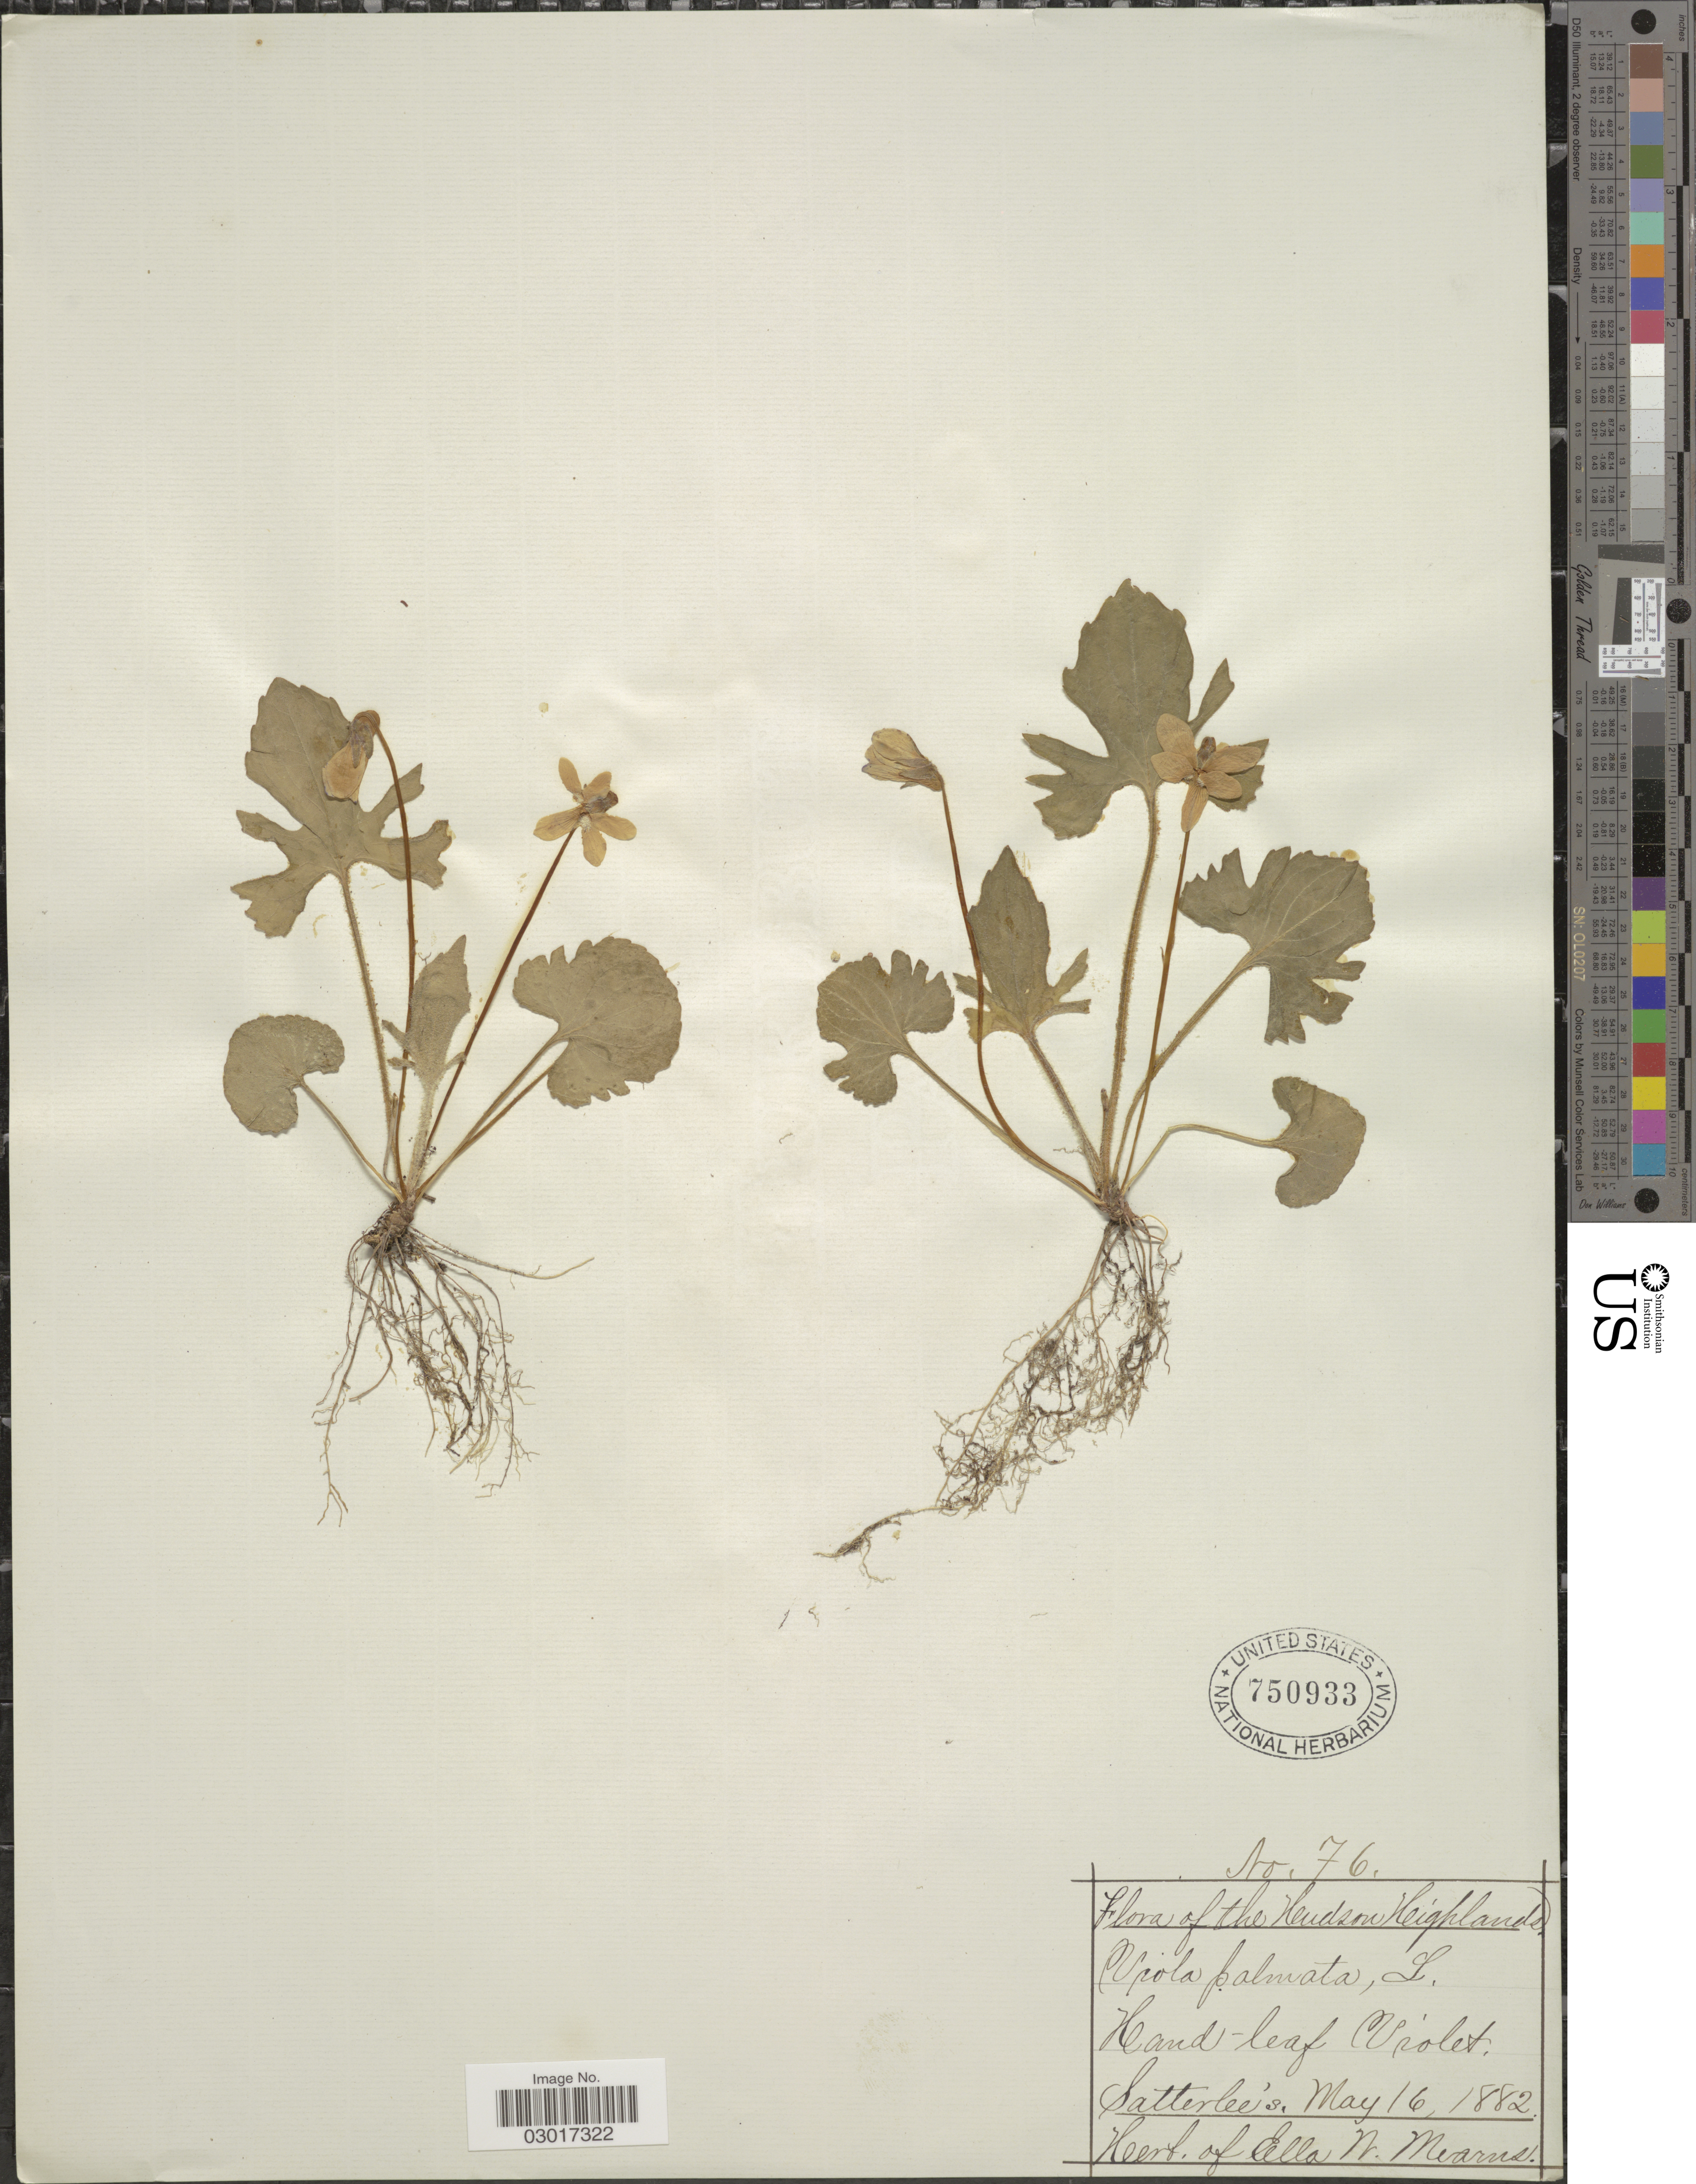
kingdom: Plantae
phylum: Tracheophyta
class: Magnoliopsida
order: Malpighiales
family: Violaceae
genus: Viola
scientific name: Viola triloba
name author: Schwein.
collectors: ex herb. Ella W. Mearns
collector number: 76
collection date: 1882-05-16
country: United States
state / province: New York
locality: The Hudson Highlands, Satterlee's.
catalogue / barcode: US 750933